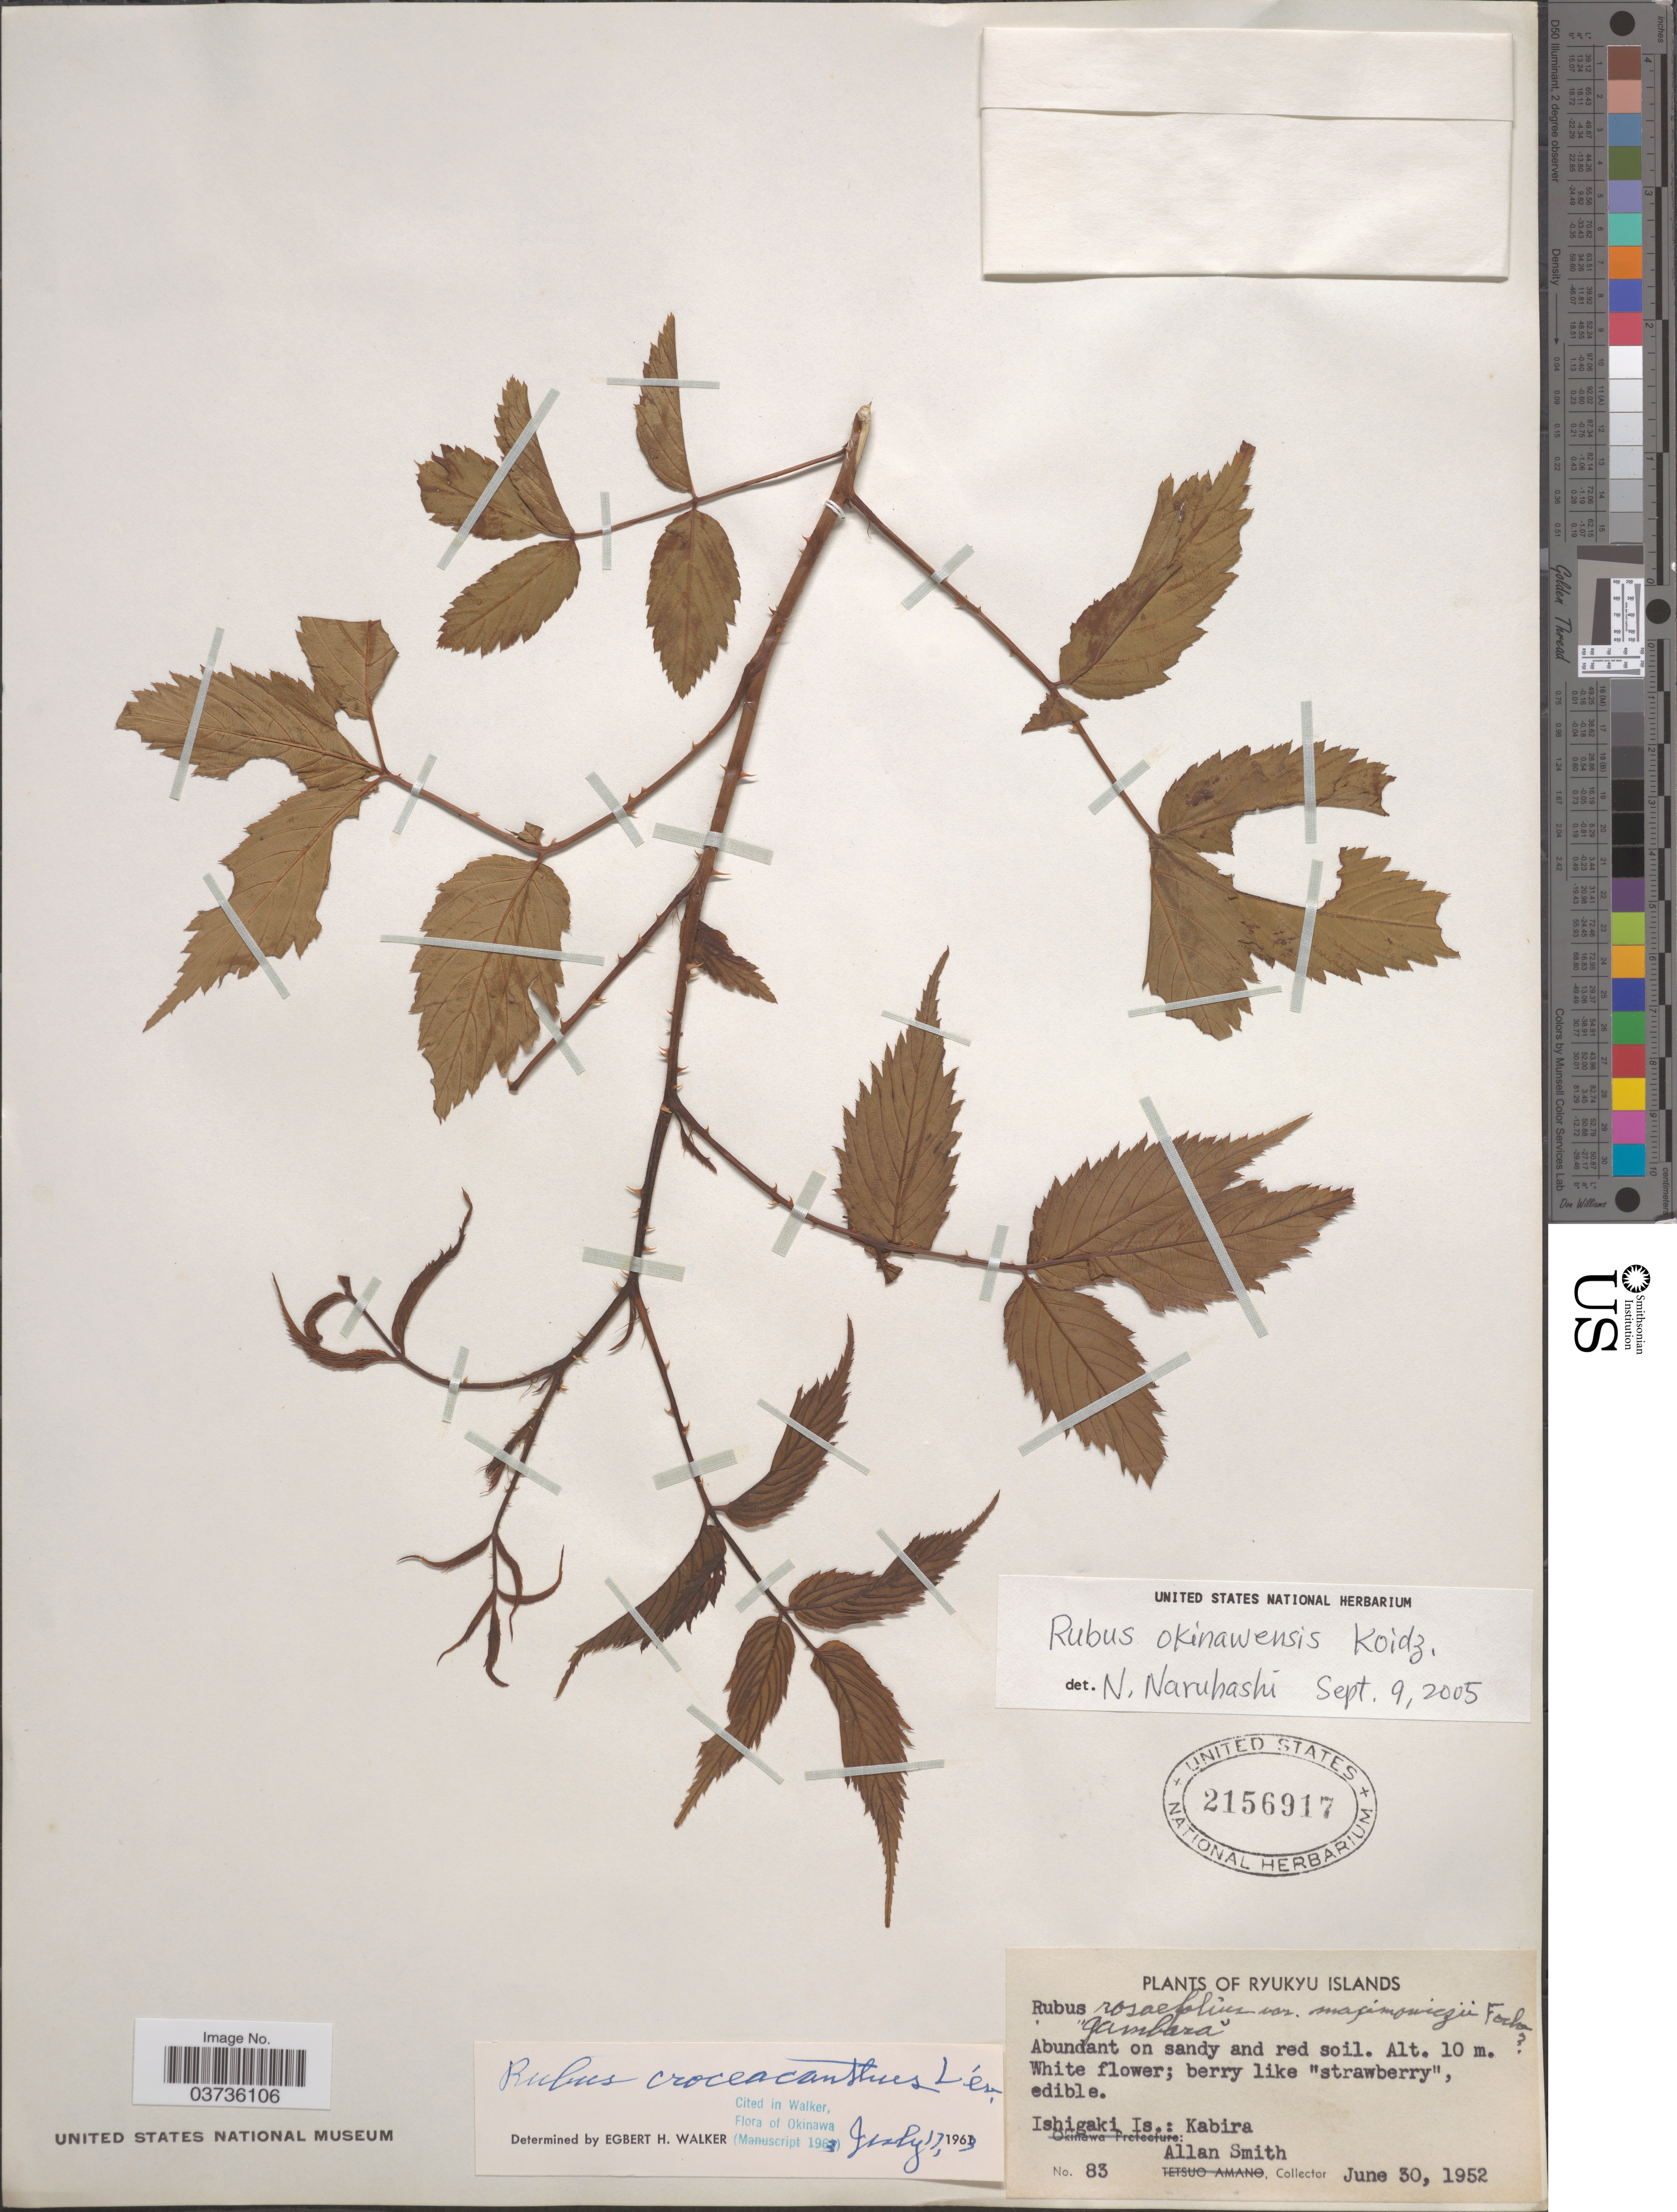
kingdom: Plantae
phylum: Tracheophyta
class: Magnoliopsida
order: Rosales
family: Rosaceae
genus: Rubus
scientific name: Rubus okinawensis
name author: Koidzumi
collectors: A. Smith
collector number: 83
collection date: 1952-06-30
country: Japan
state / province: Okinawa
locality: Ryukyu Islands. Ishigaki Is.: Kabira.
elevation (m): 10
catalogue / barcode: US 2156917